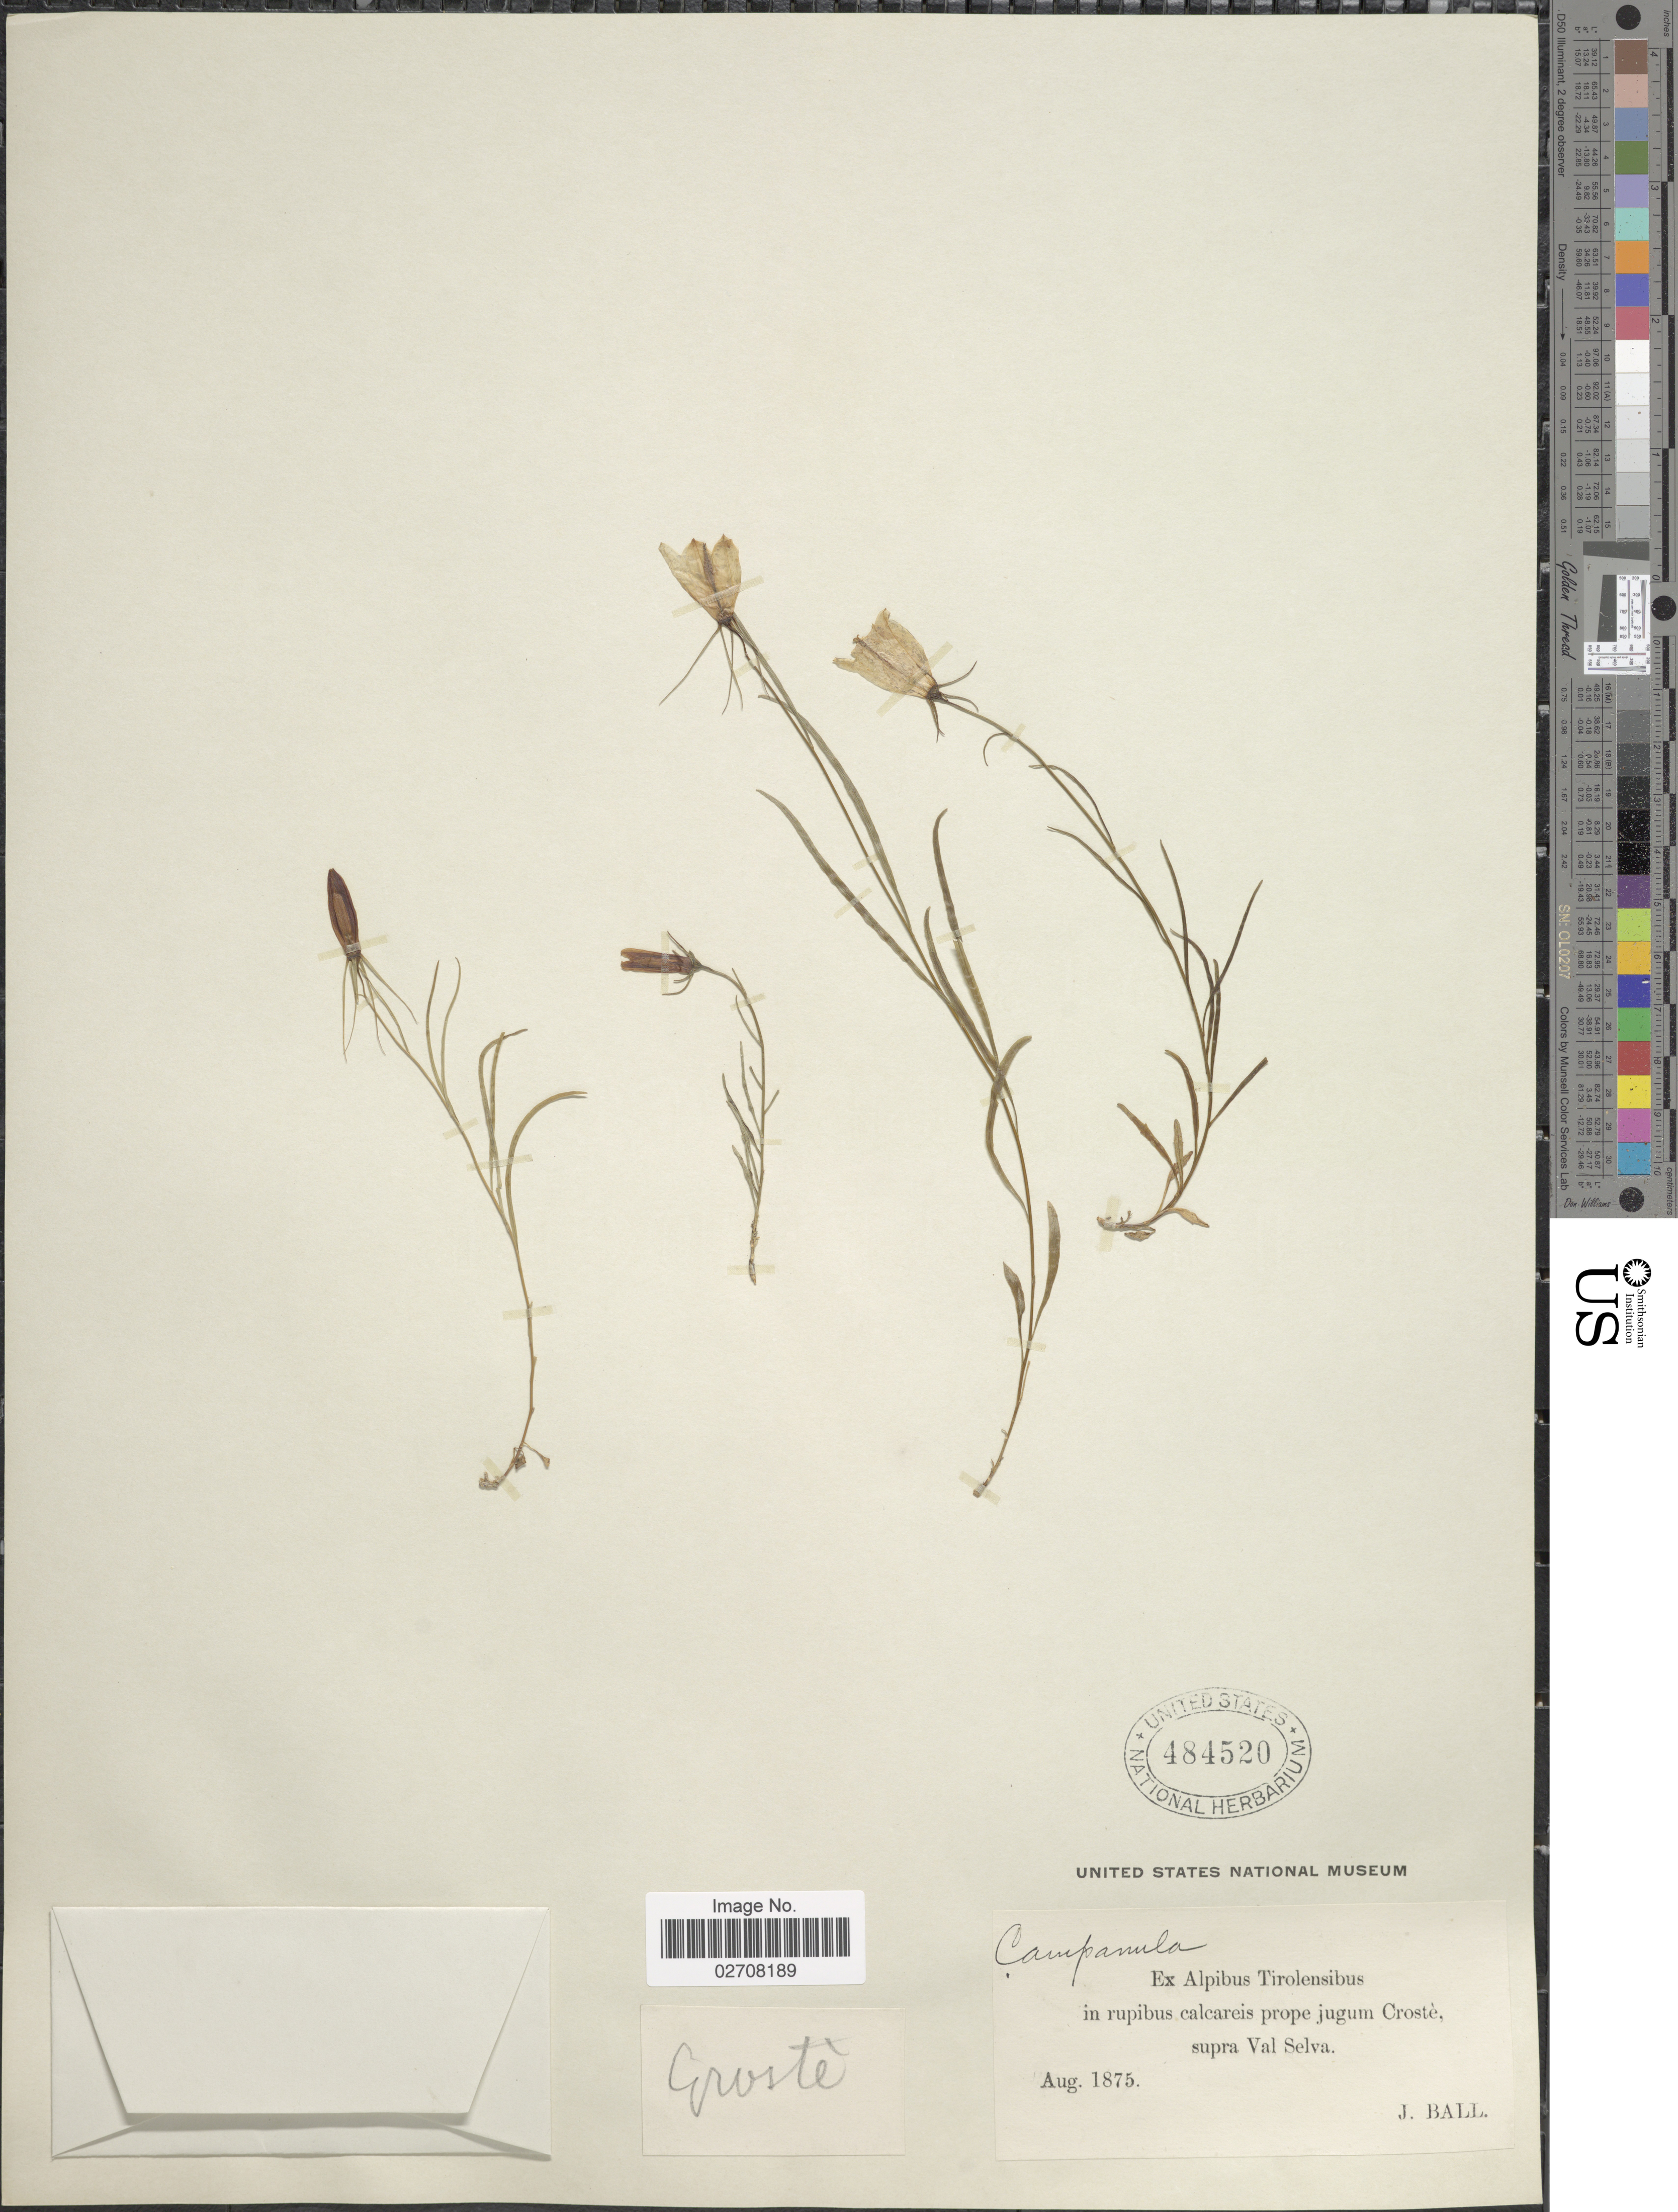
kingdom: Plantae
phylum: Tracheophyta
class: Magnoliopsida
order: Asterales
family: Campanulaceae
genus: Campanula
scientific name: Campanula sp.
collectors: J. Ball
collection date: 1875-08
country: Austria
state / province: Tirol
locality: Alpibus tirolensibus in rupibus calcareis prope jugum Crostè, supra Val Selva.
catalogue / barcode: US 484520